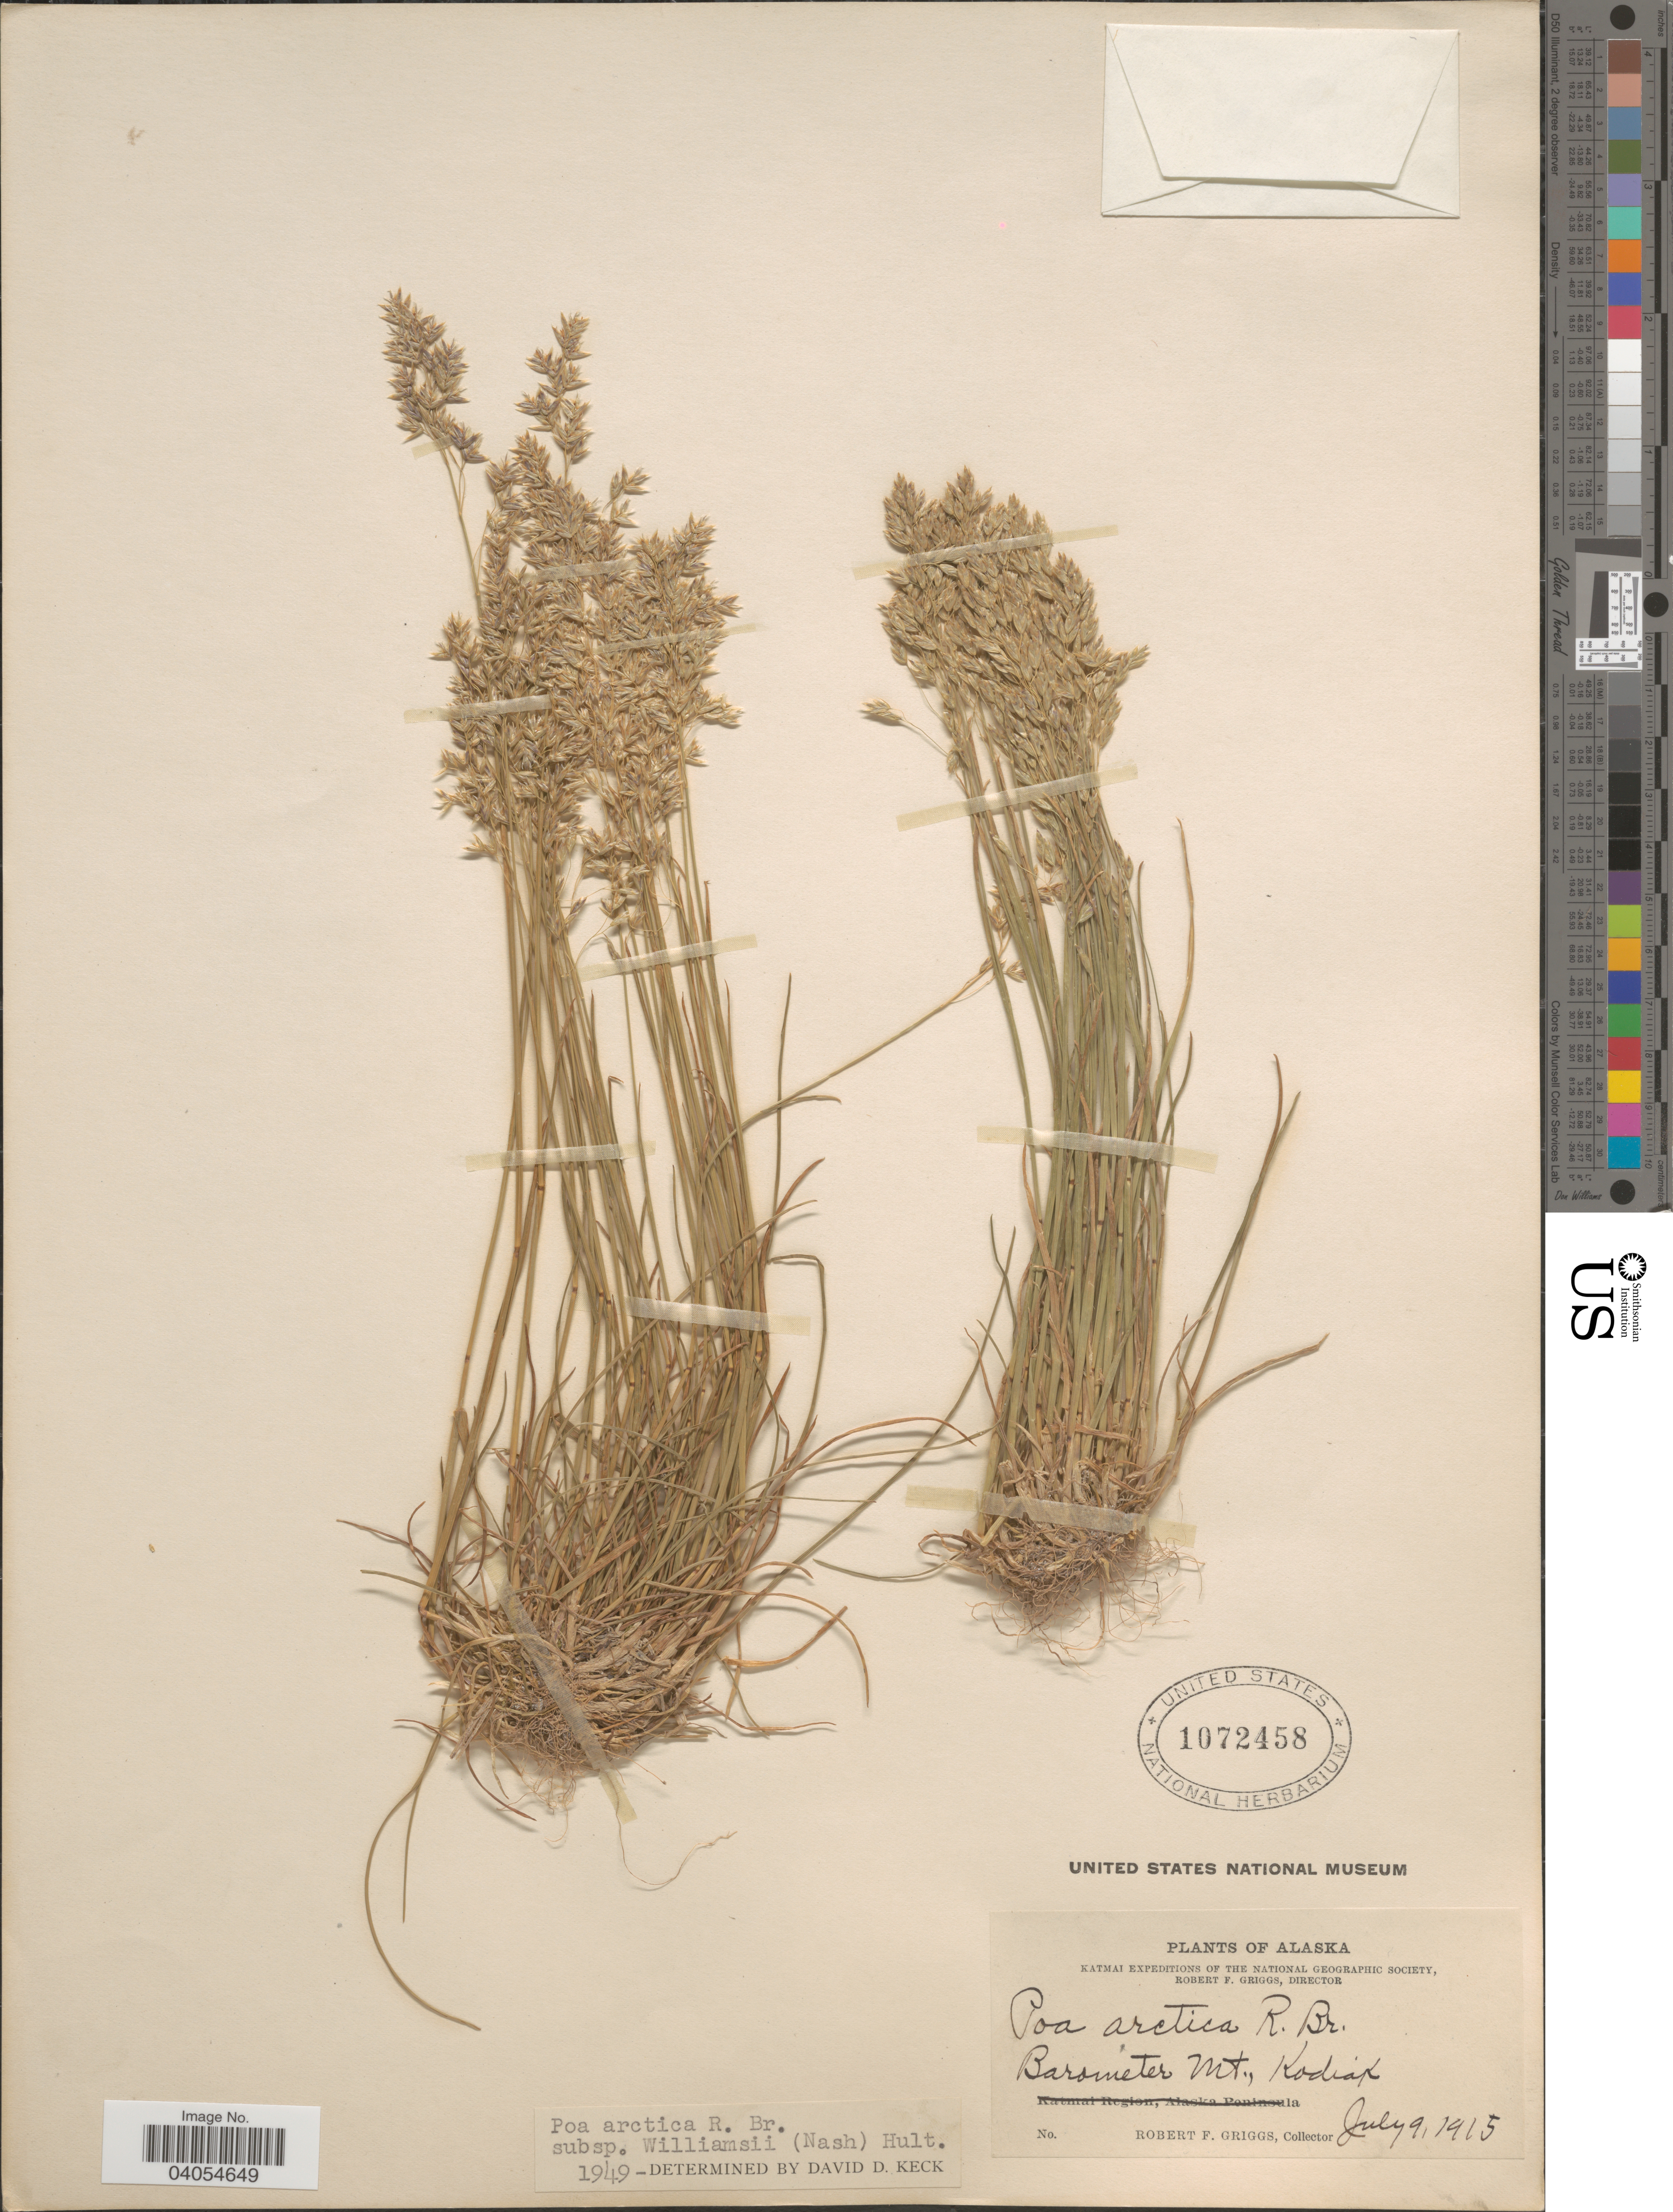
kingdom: Plantae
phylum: Tracheophyta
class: Liliopsida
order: Poales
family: Poaceae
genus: Poa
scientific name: Poa arctica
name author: R. Br.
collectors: R. F. Griggs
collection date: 1915-07-09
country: United States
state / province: Alaska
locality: Barometer Mt., Kodiak.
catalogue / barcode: US 1072458